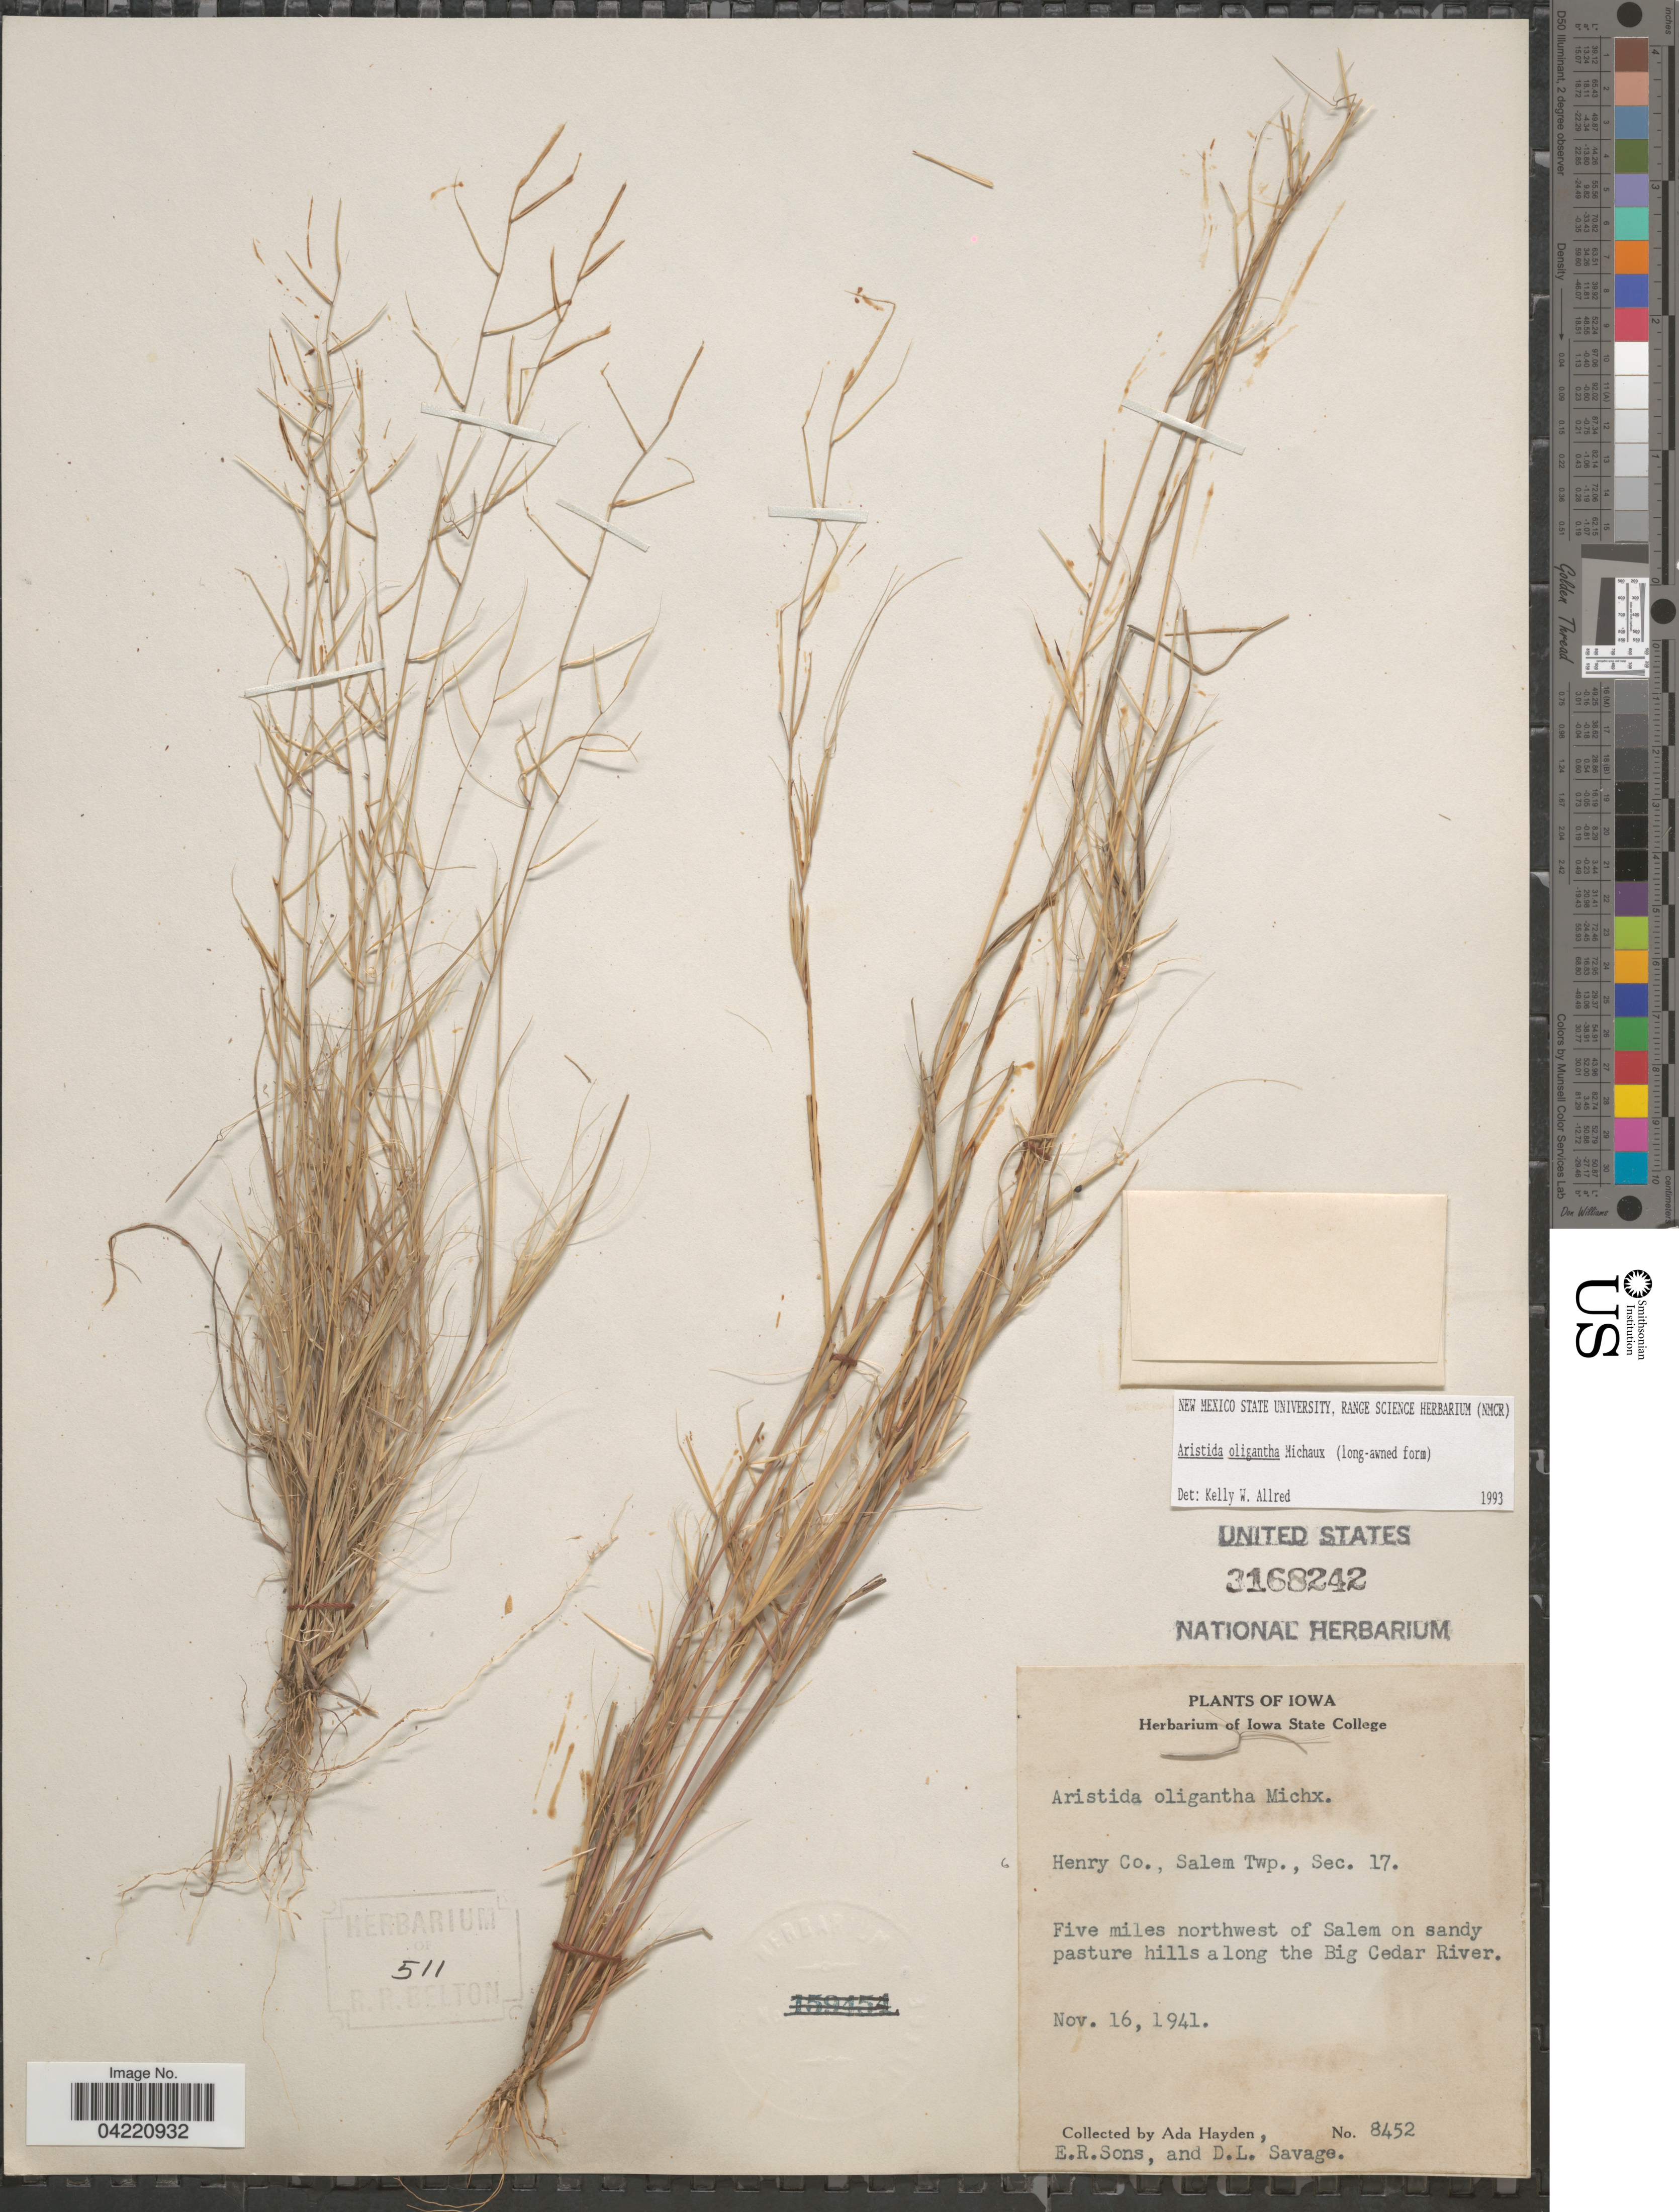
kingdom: Plantae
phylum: Tracheophyta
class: Liliopsida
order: Poales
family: Poaceae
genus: Aristida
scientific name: Aristida oligantha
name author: Michx.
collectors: Ada Hayden, Sons & D. Savage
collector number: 8452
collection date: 1941-11-16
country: United States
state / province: Iowa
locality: Henry Co. Salem Twp., Sec. 17. Five miles northwest of Salem on sandy pasture hills along the Big Cedar River.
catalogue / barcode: US 3168242